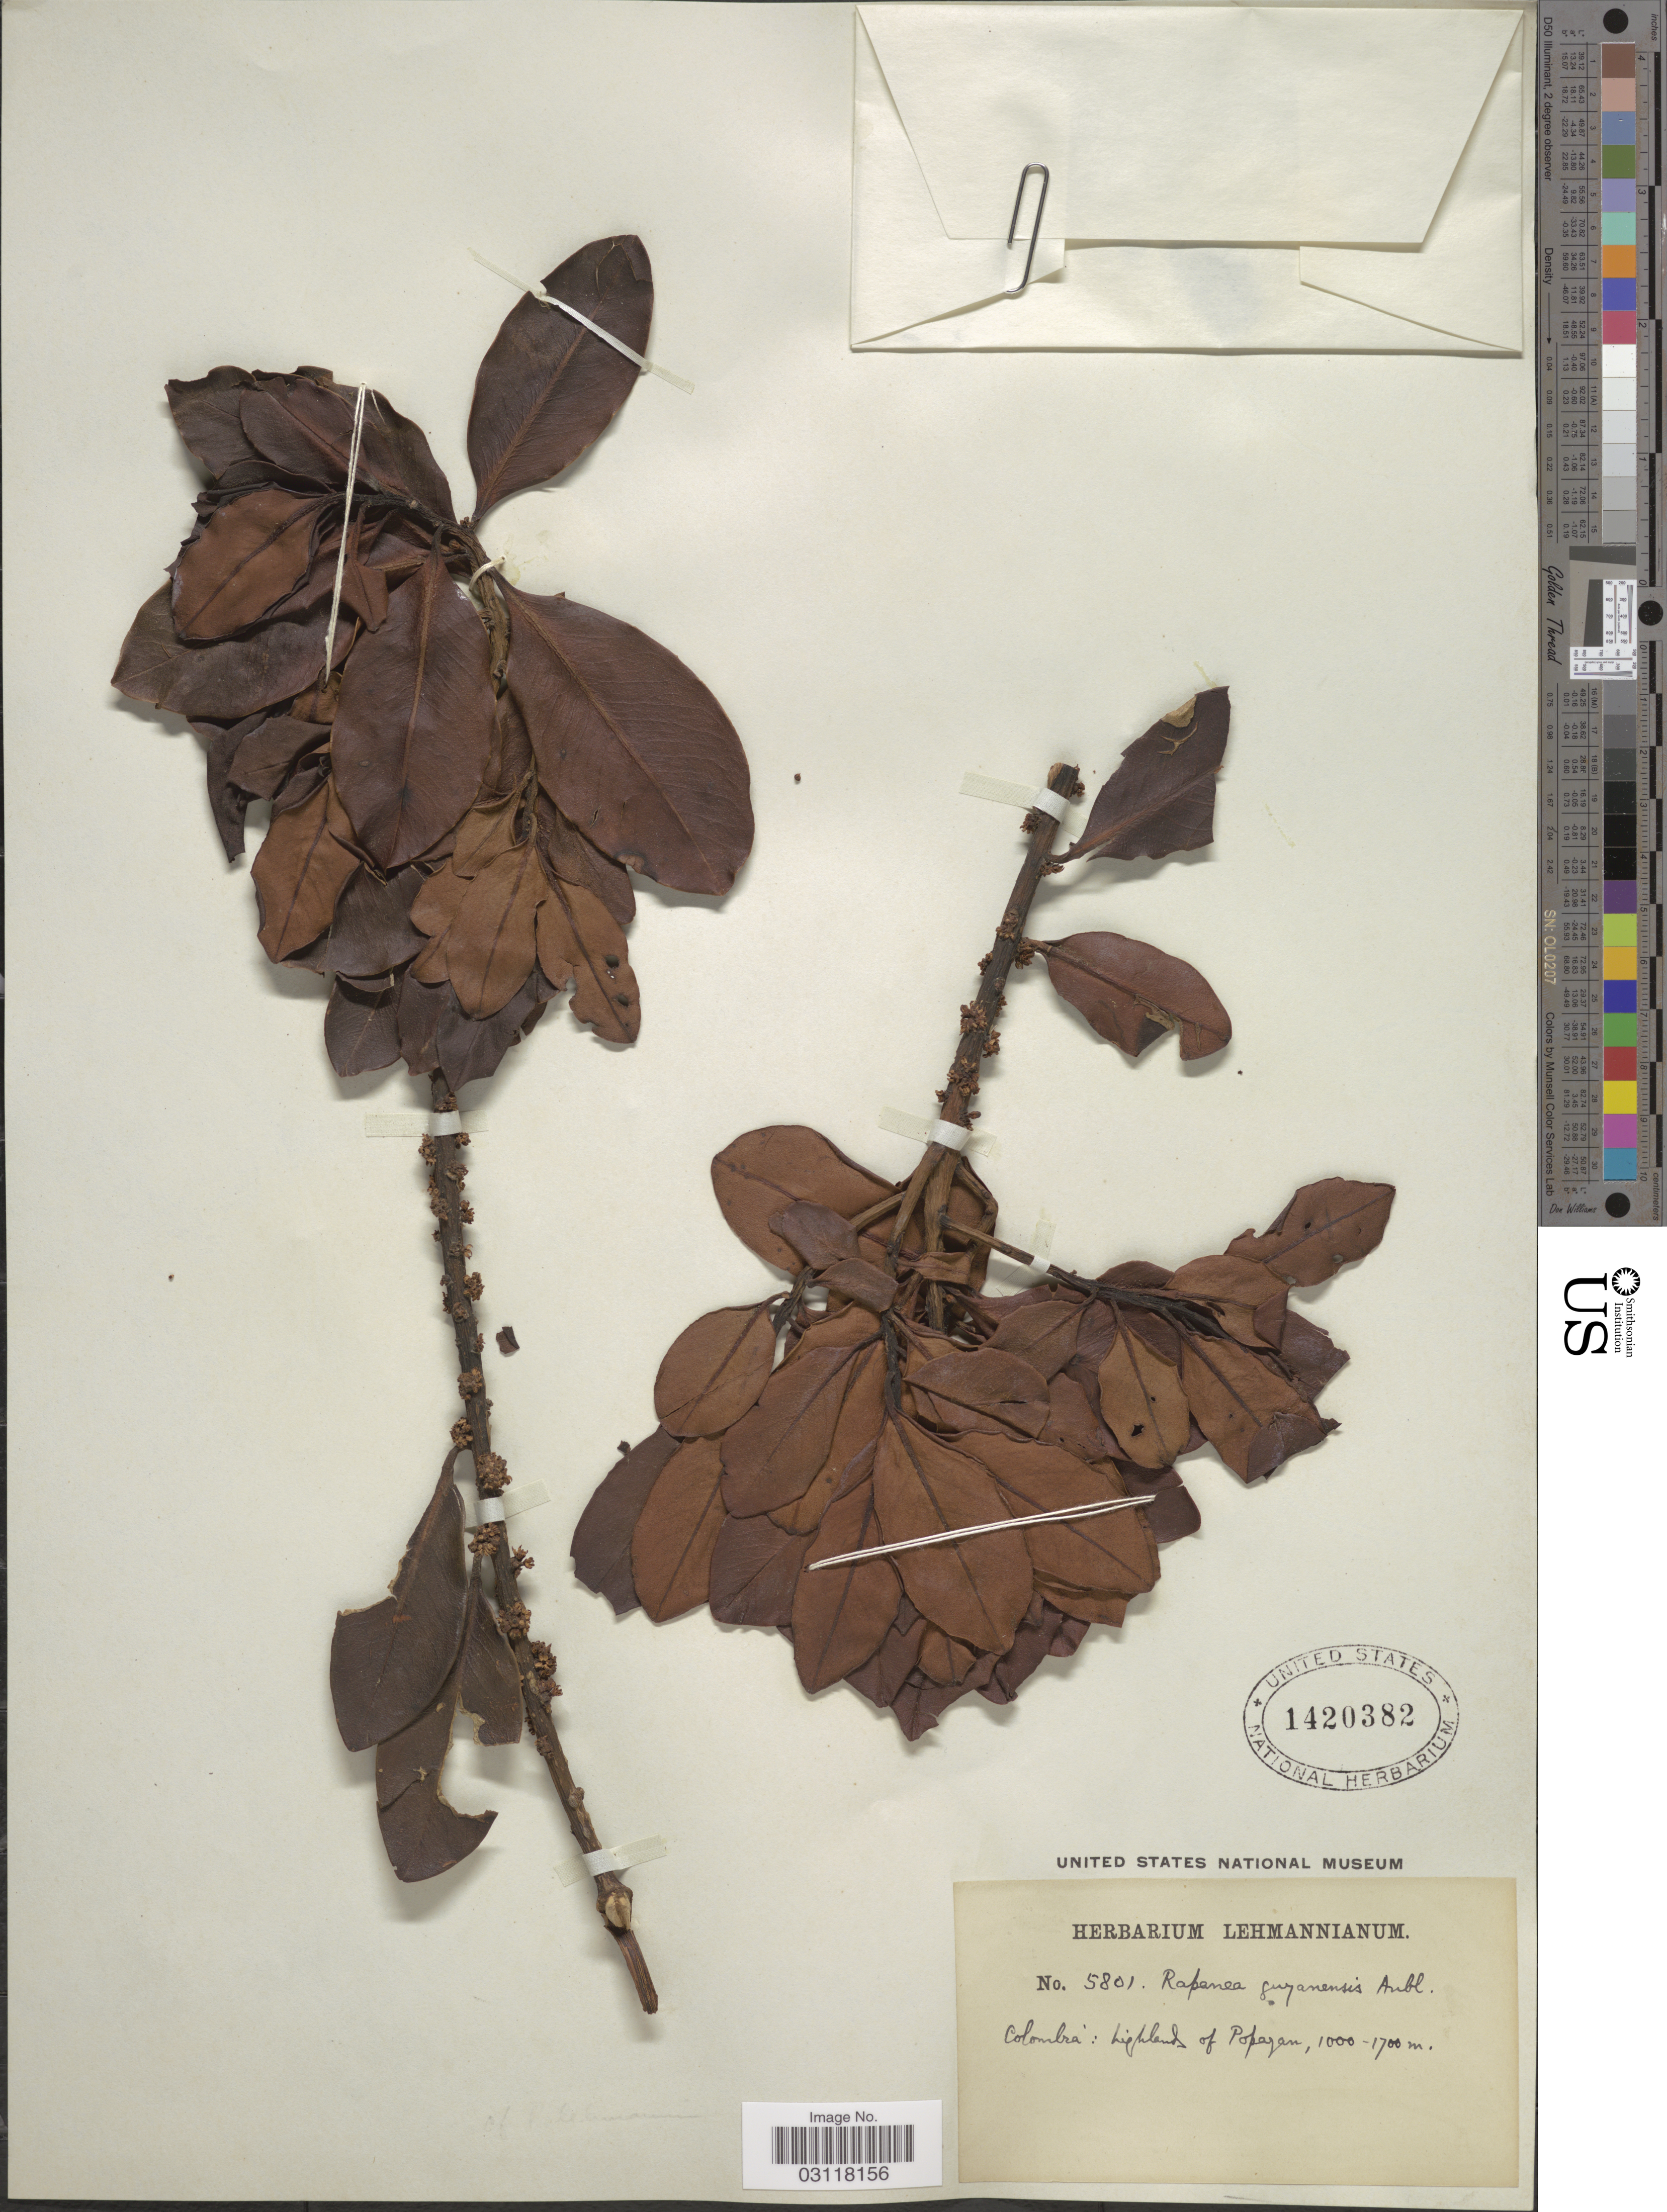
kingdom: Plantae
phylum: Tracheophyta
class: Magnoliopsida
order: Ericales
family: Primulaceae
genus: Rapanea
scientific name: Rapanea guianensis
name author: Aubl.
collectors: ex herb. Lehmannianum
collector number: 5801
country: Colombia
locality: Highlands of Popayan.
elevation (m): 1000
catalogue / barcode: US 1420382